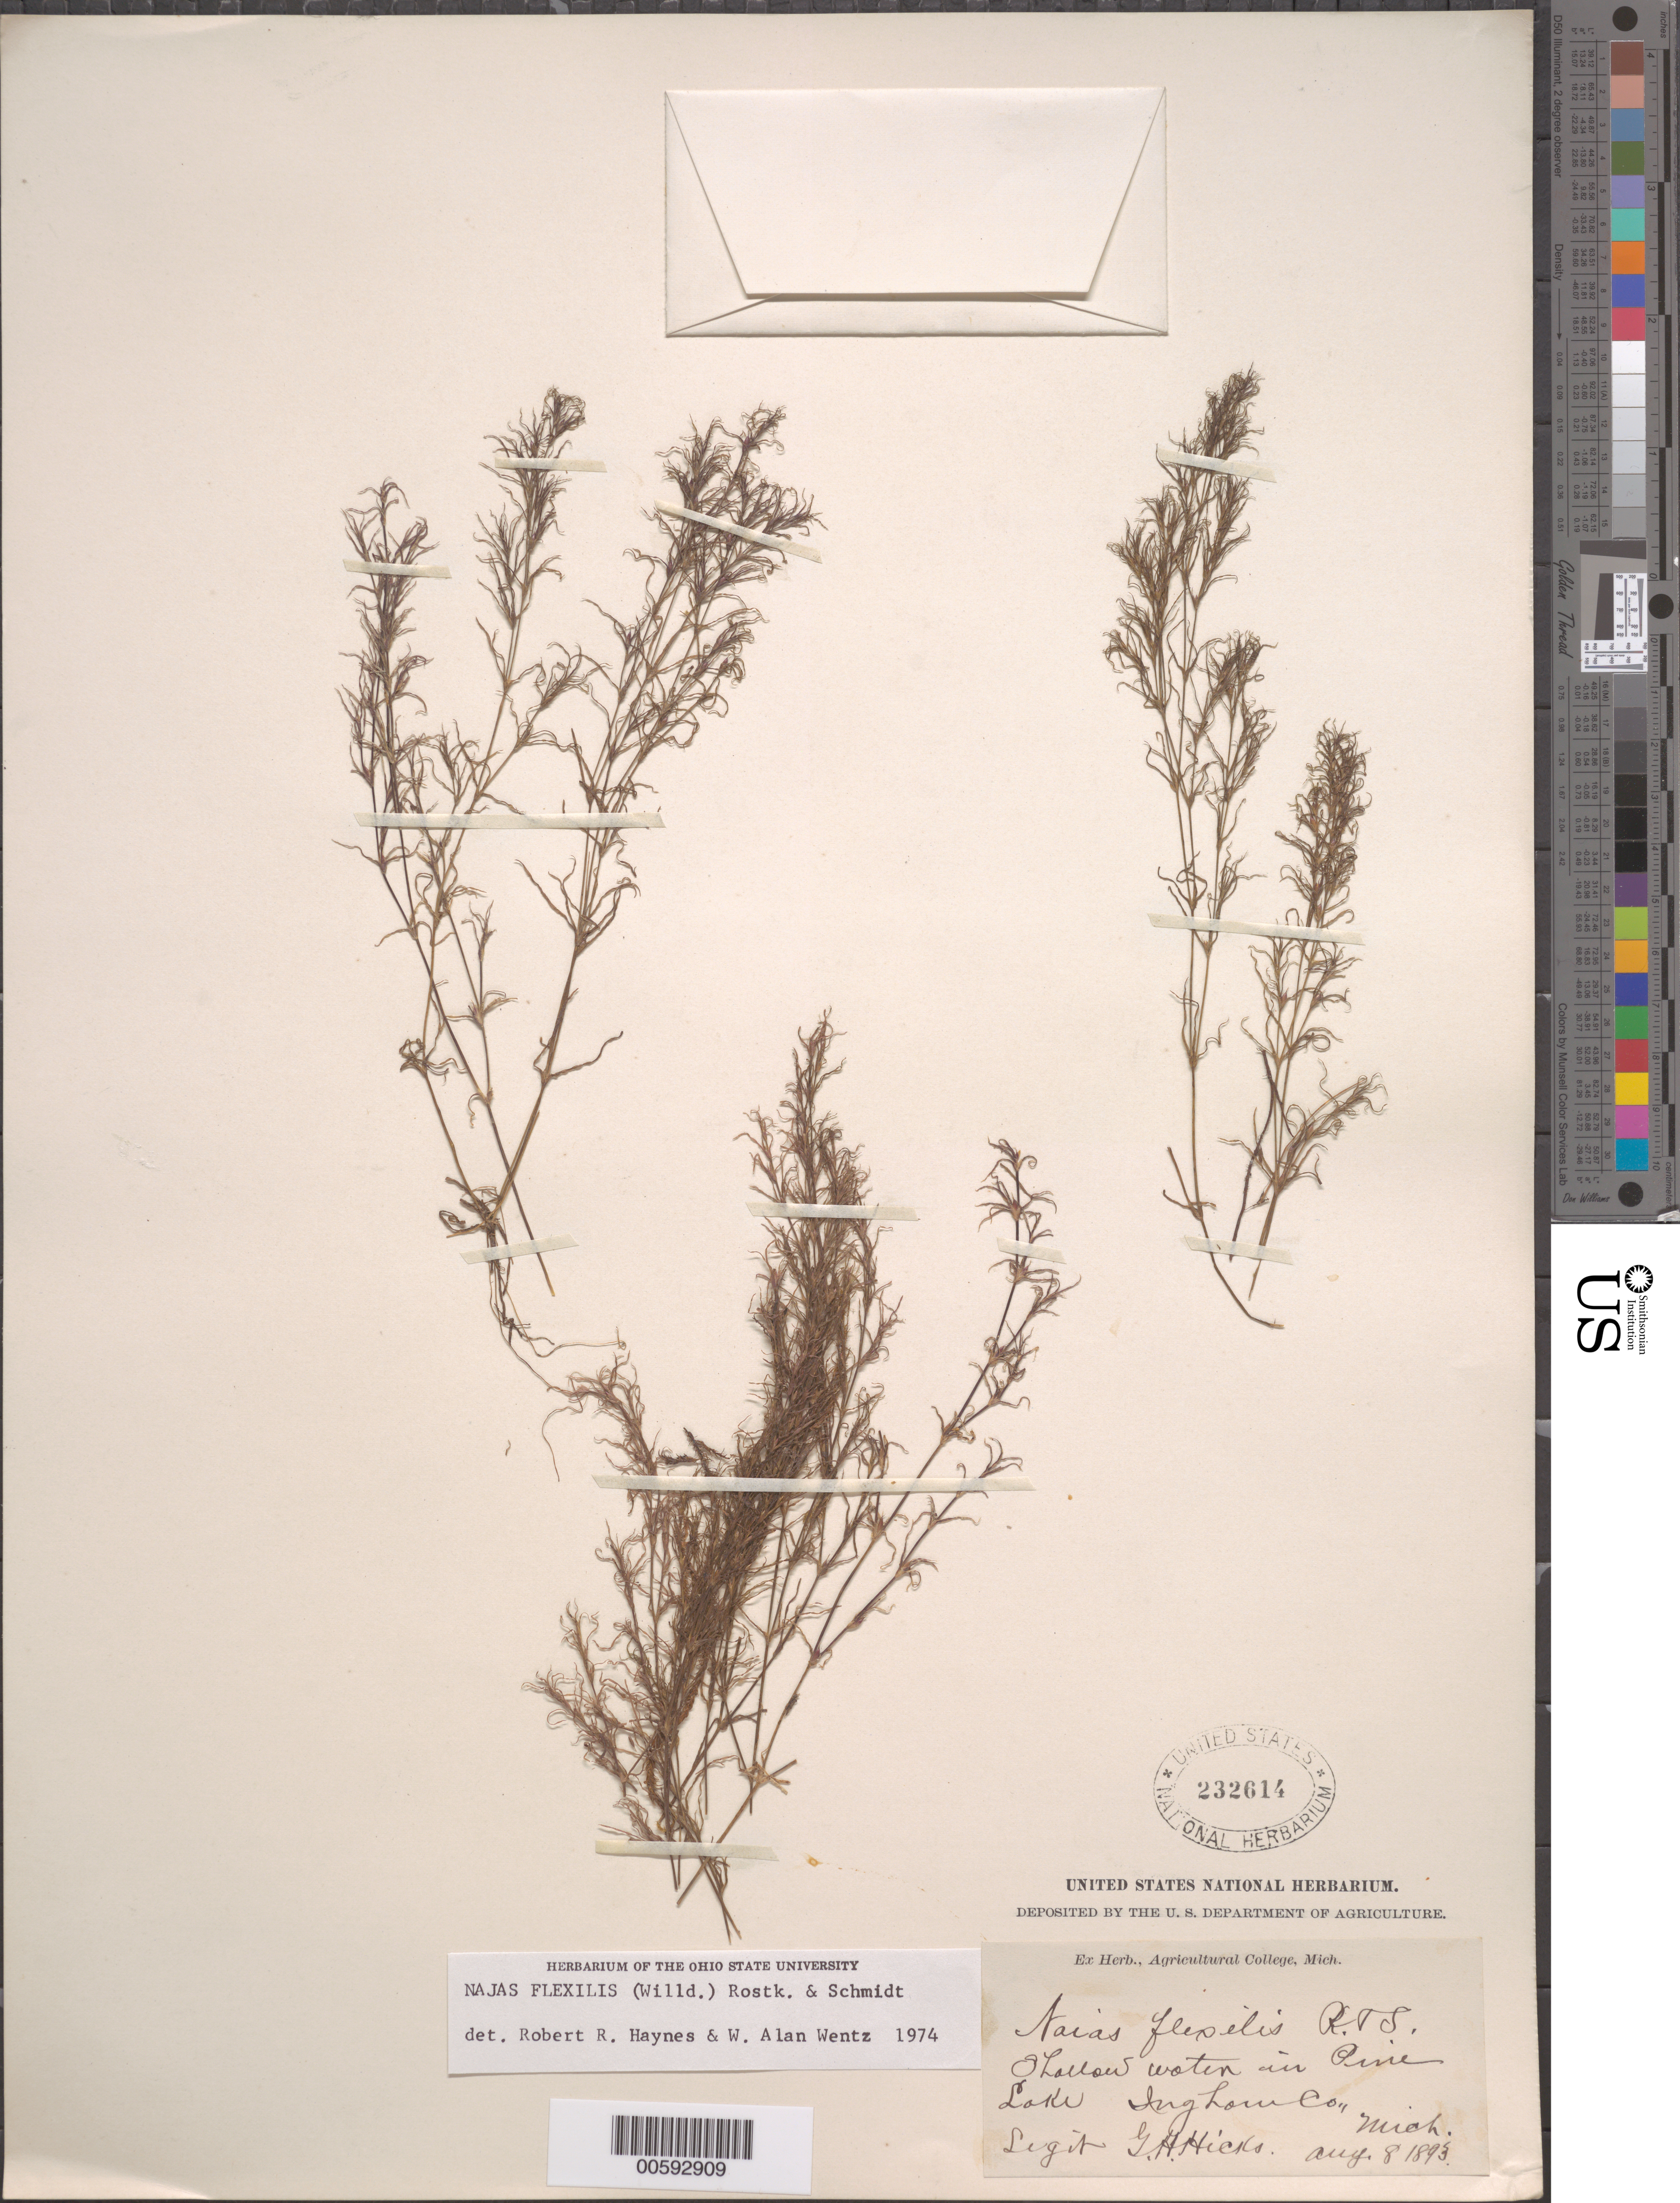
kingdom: Plantae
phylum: Tracheophyta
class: Liliopsida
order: Alismatales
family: Hydrocharitaceae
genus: Najas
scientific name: Najas flexilis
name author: (Willd.) Rostk. & Schmidt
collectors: G. Hicks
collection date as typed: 08 Aug 1893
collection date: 1893-08-08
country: United States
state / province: Michigan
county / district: Ingham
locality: Pine Lake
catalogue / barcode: US 232614